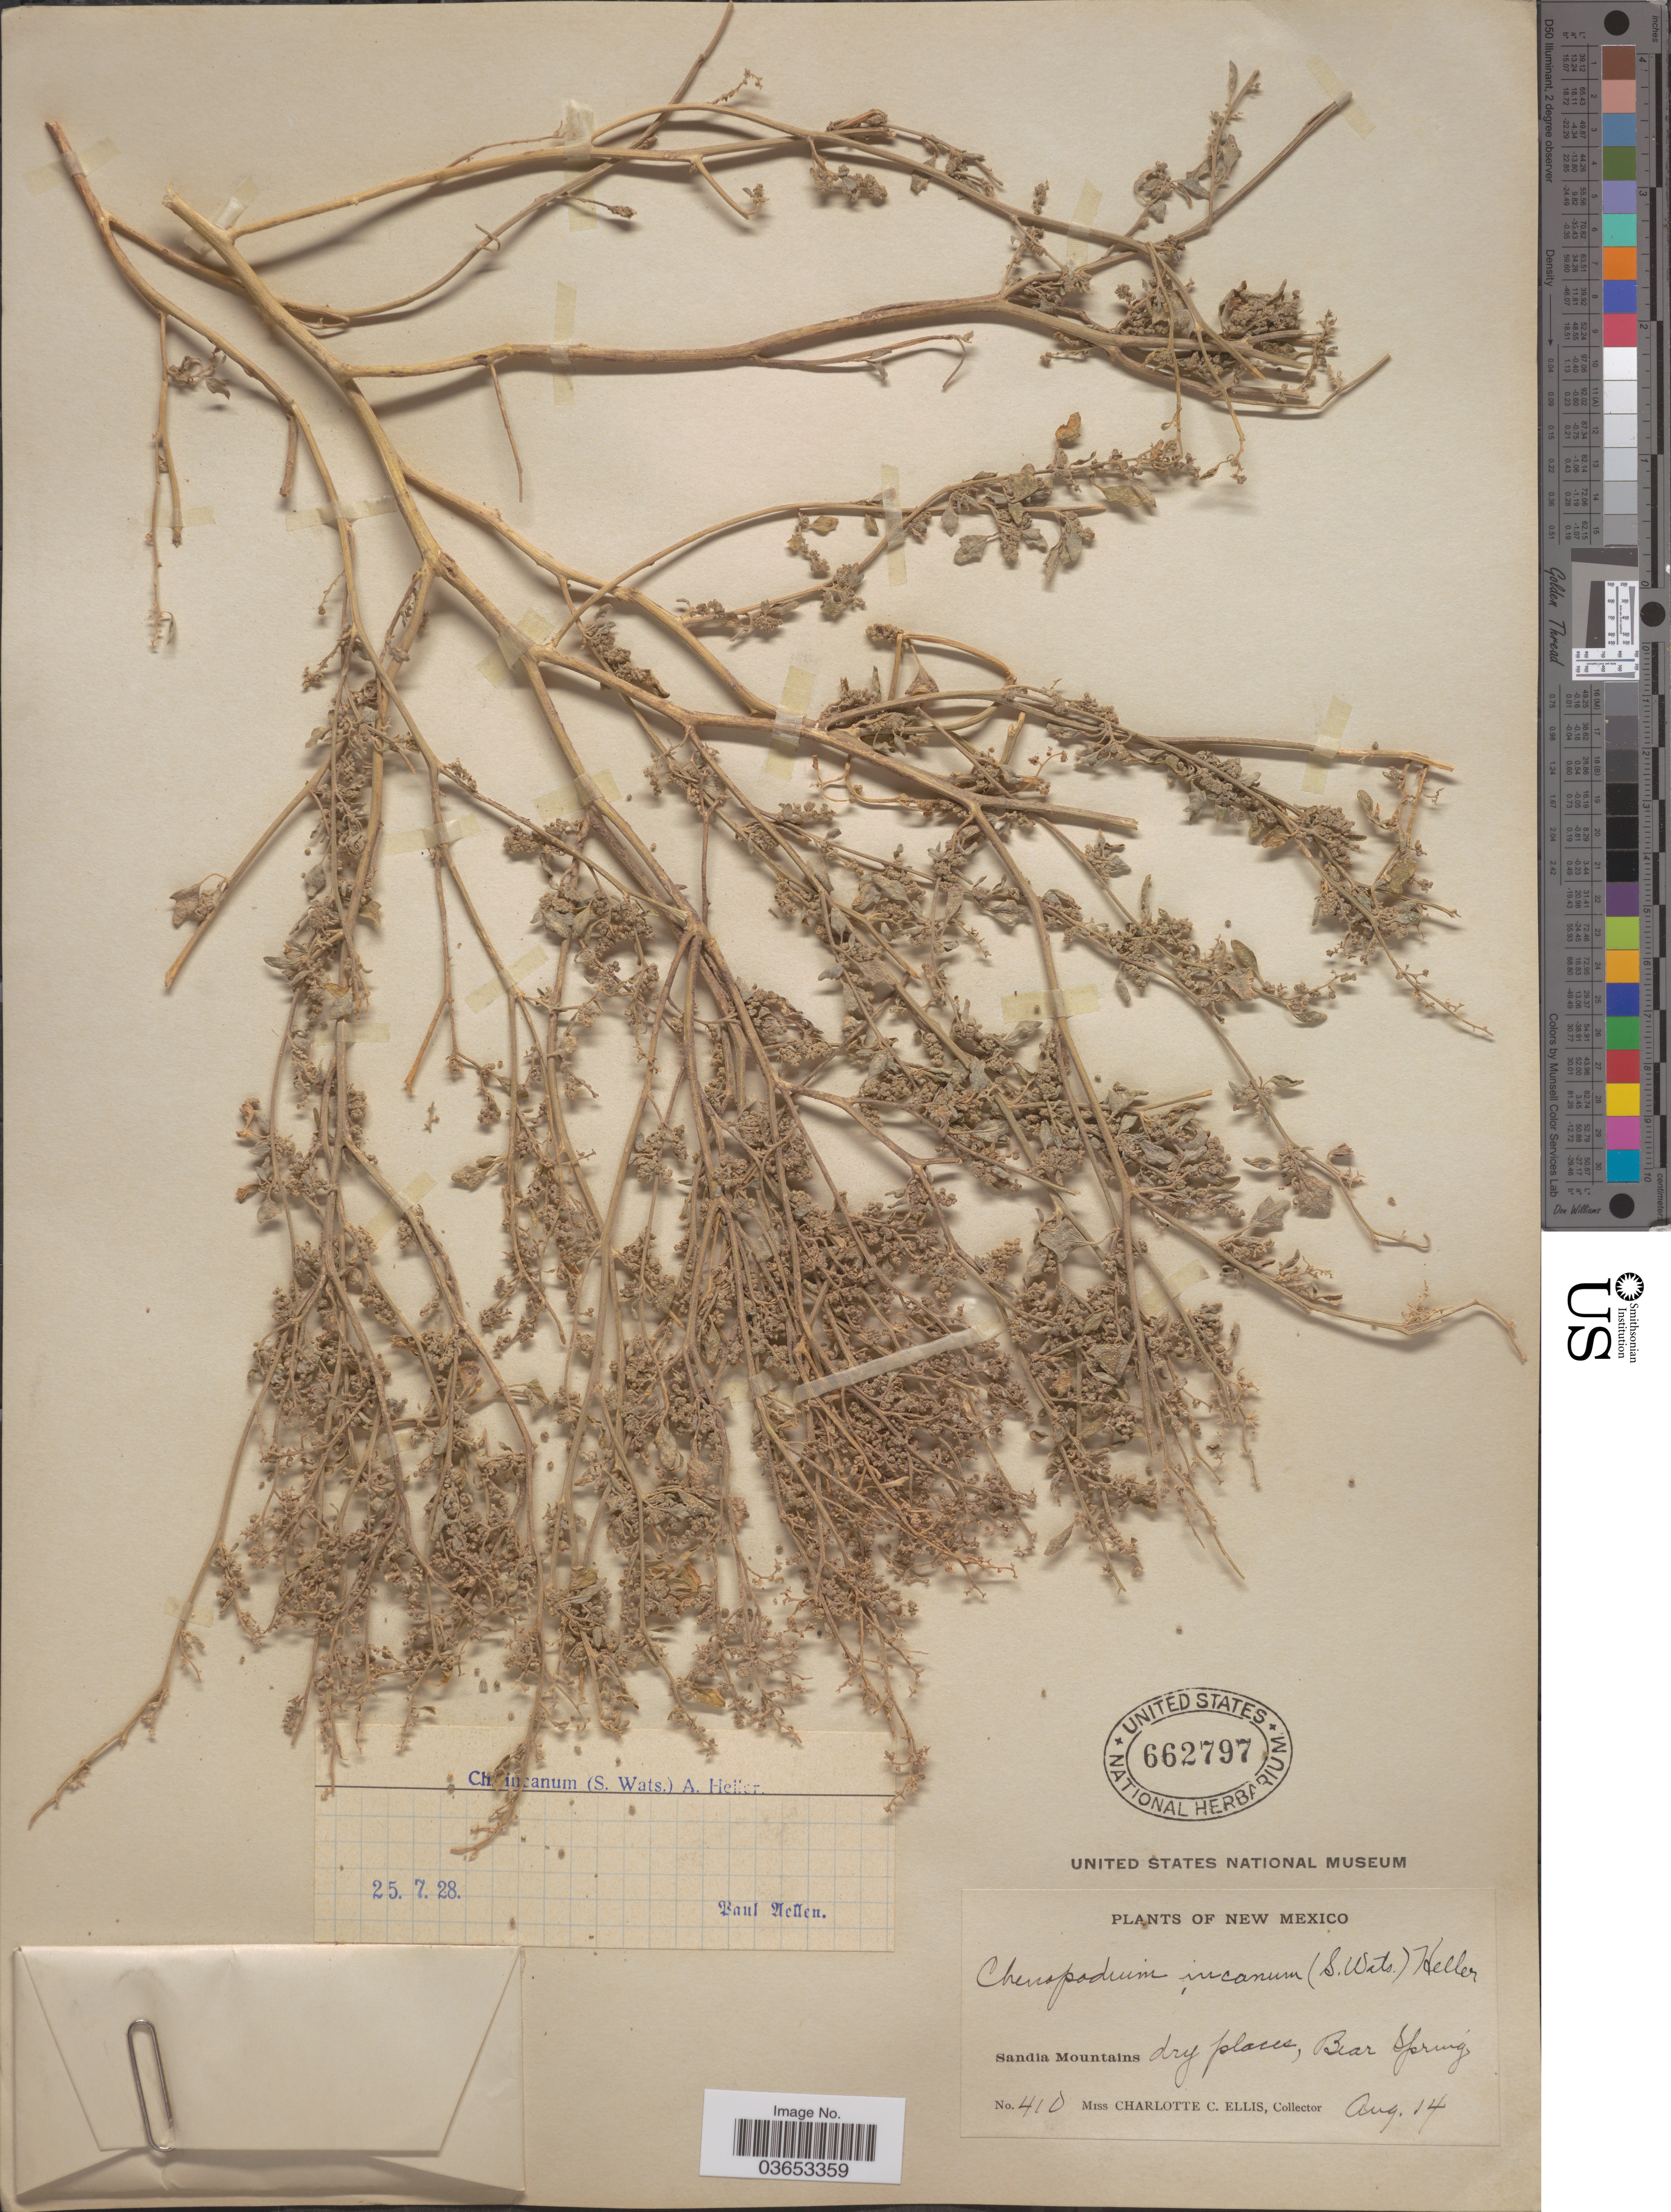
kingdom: Plantae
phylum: Tracheophyta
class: Magnoliopsida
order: Caryophyllales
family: Amaranthaceae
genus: Chenopodium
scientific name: Chenopodium incanum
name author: (S. Watson) A. Heller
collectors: C. C. Ellis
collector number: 410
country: United States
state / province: New Mexico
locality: Sandia Mountains, Bear Spring.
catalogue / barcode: US 662797